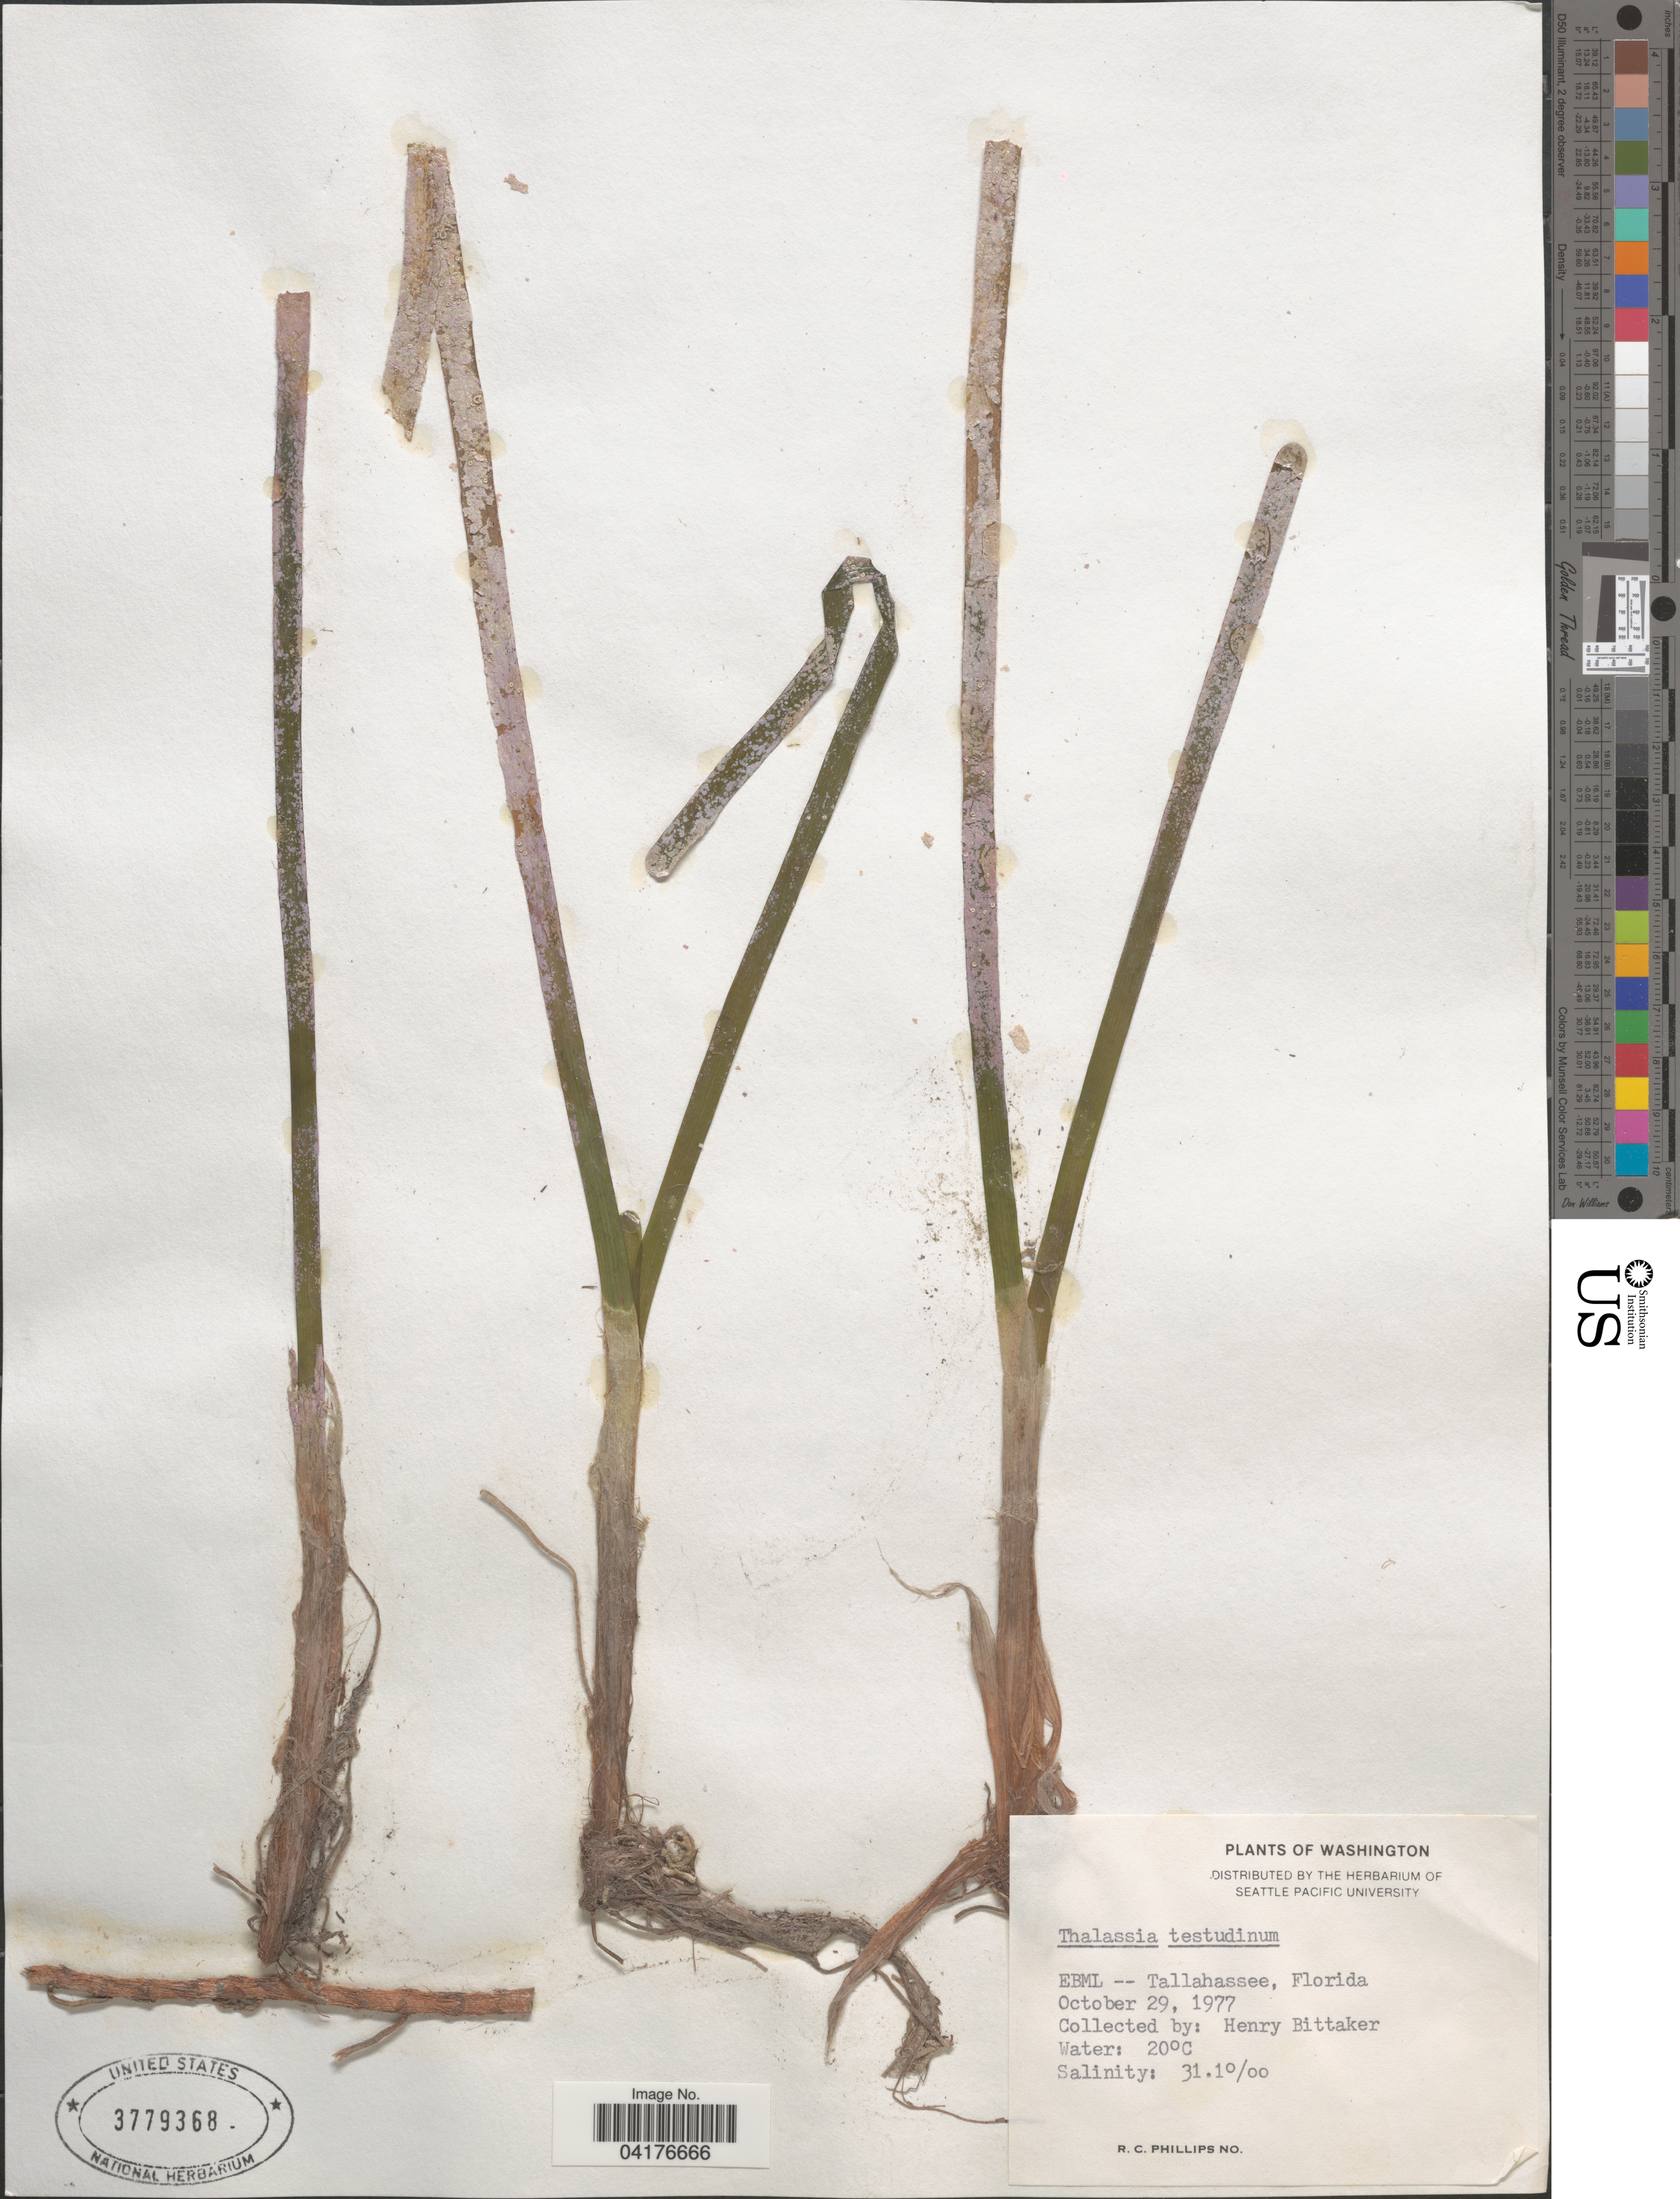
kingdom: Plantae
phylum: Tracheophyta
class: Liliopsida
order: Alismatales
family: Hydrocharitaceae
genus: Thalassia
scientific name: Thalassia testudinum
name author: Banks & Sol. ex K.D. Koenig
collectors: H. Bittaker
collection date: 1977-10-29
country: United States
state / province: Florida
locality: EBML -- Tallahassee.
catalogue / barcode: US 3779368